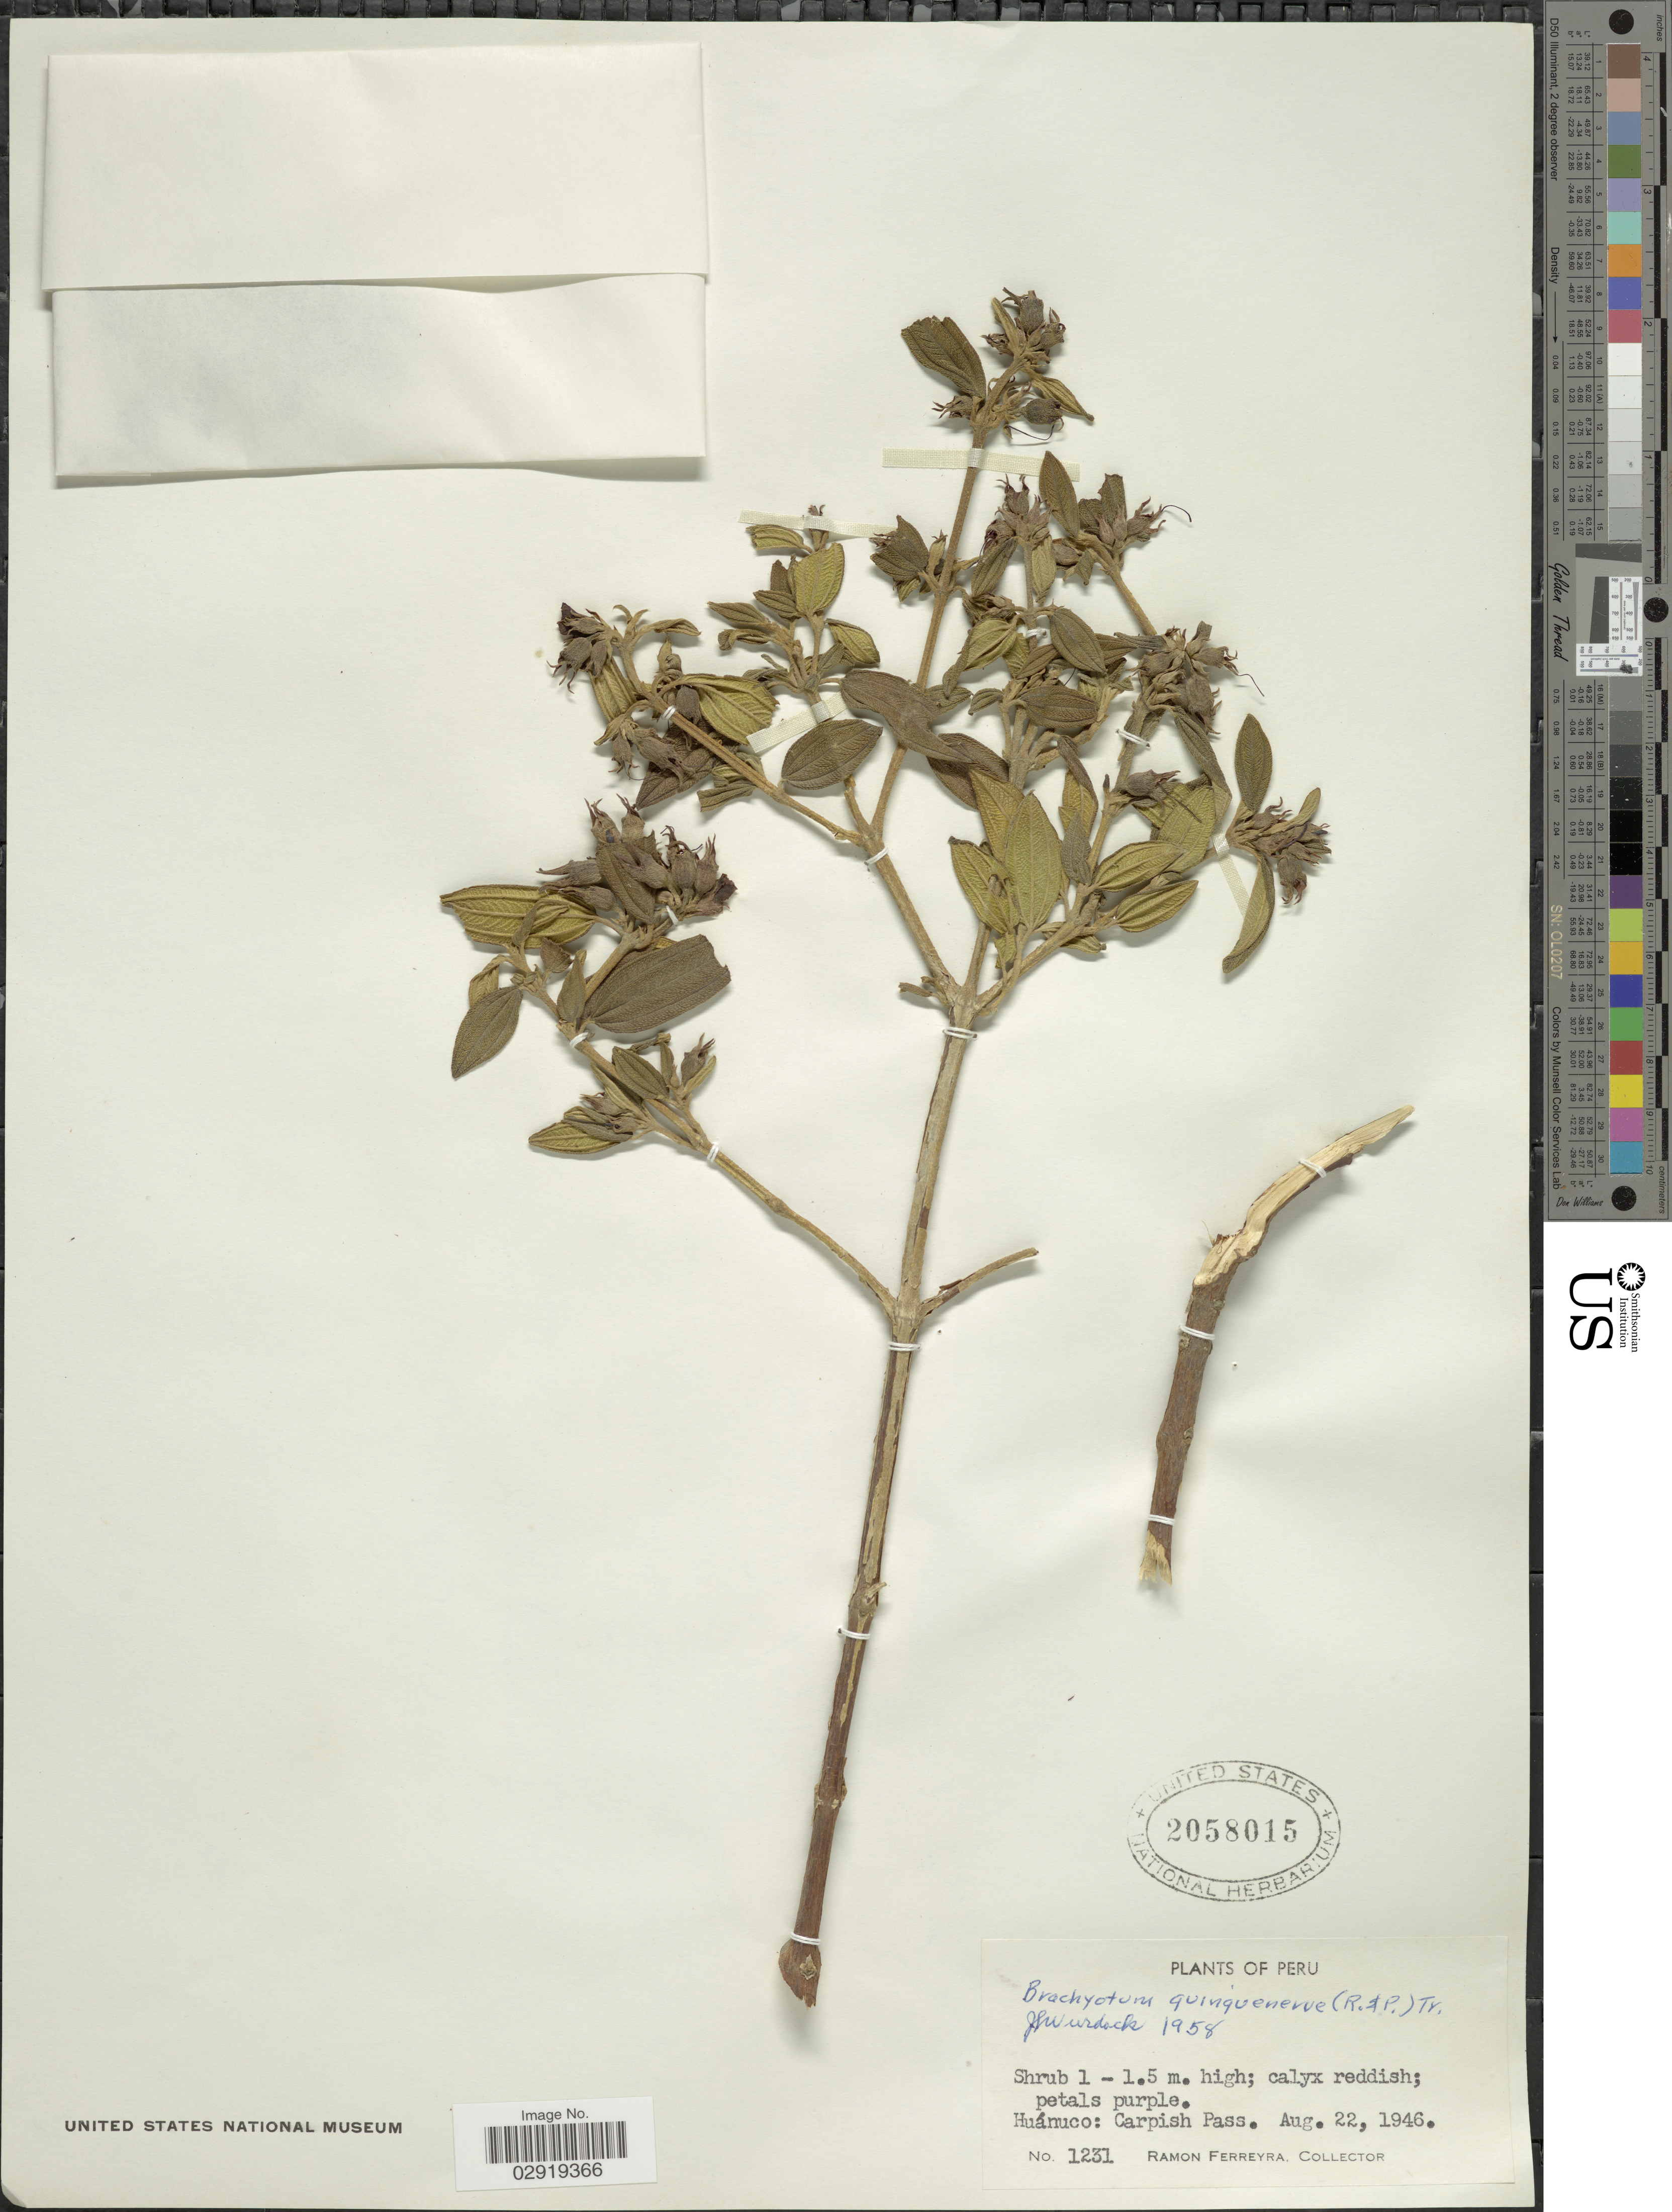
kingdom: Plantae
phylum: Tracheophyta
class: Magnoliopsida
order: Myrtales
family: Melastomataceae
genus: Brachyotum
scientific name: Brachyotum quinquenerve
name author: (Ruiz & Pav.) Triana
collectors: R. A. Ferreyra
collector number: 1231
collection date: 1946-08-22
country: Peru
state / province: Huánuco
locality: Carpish Pass.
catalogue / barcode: US 2058015